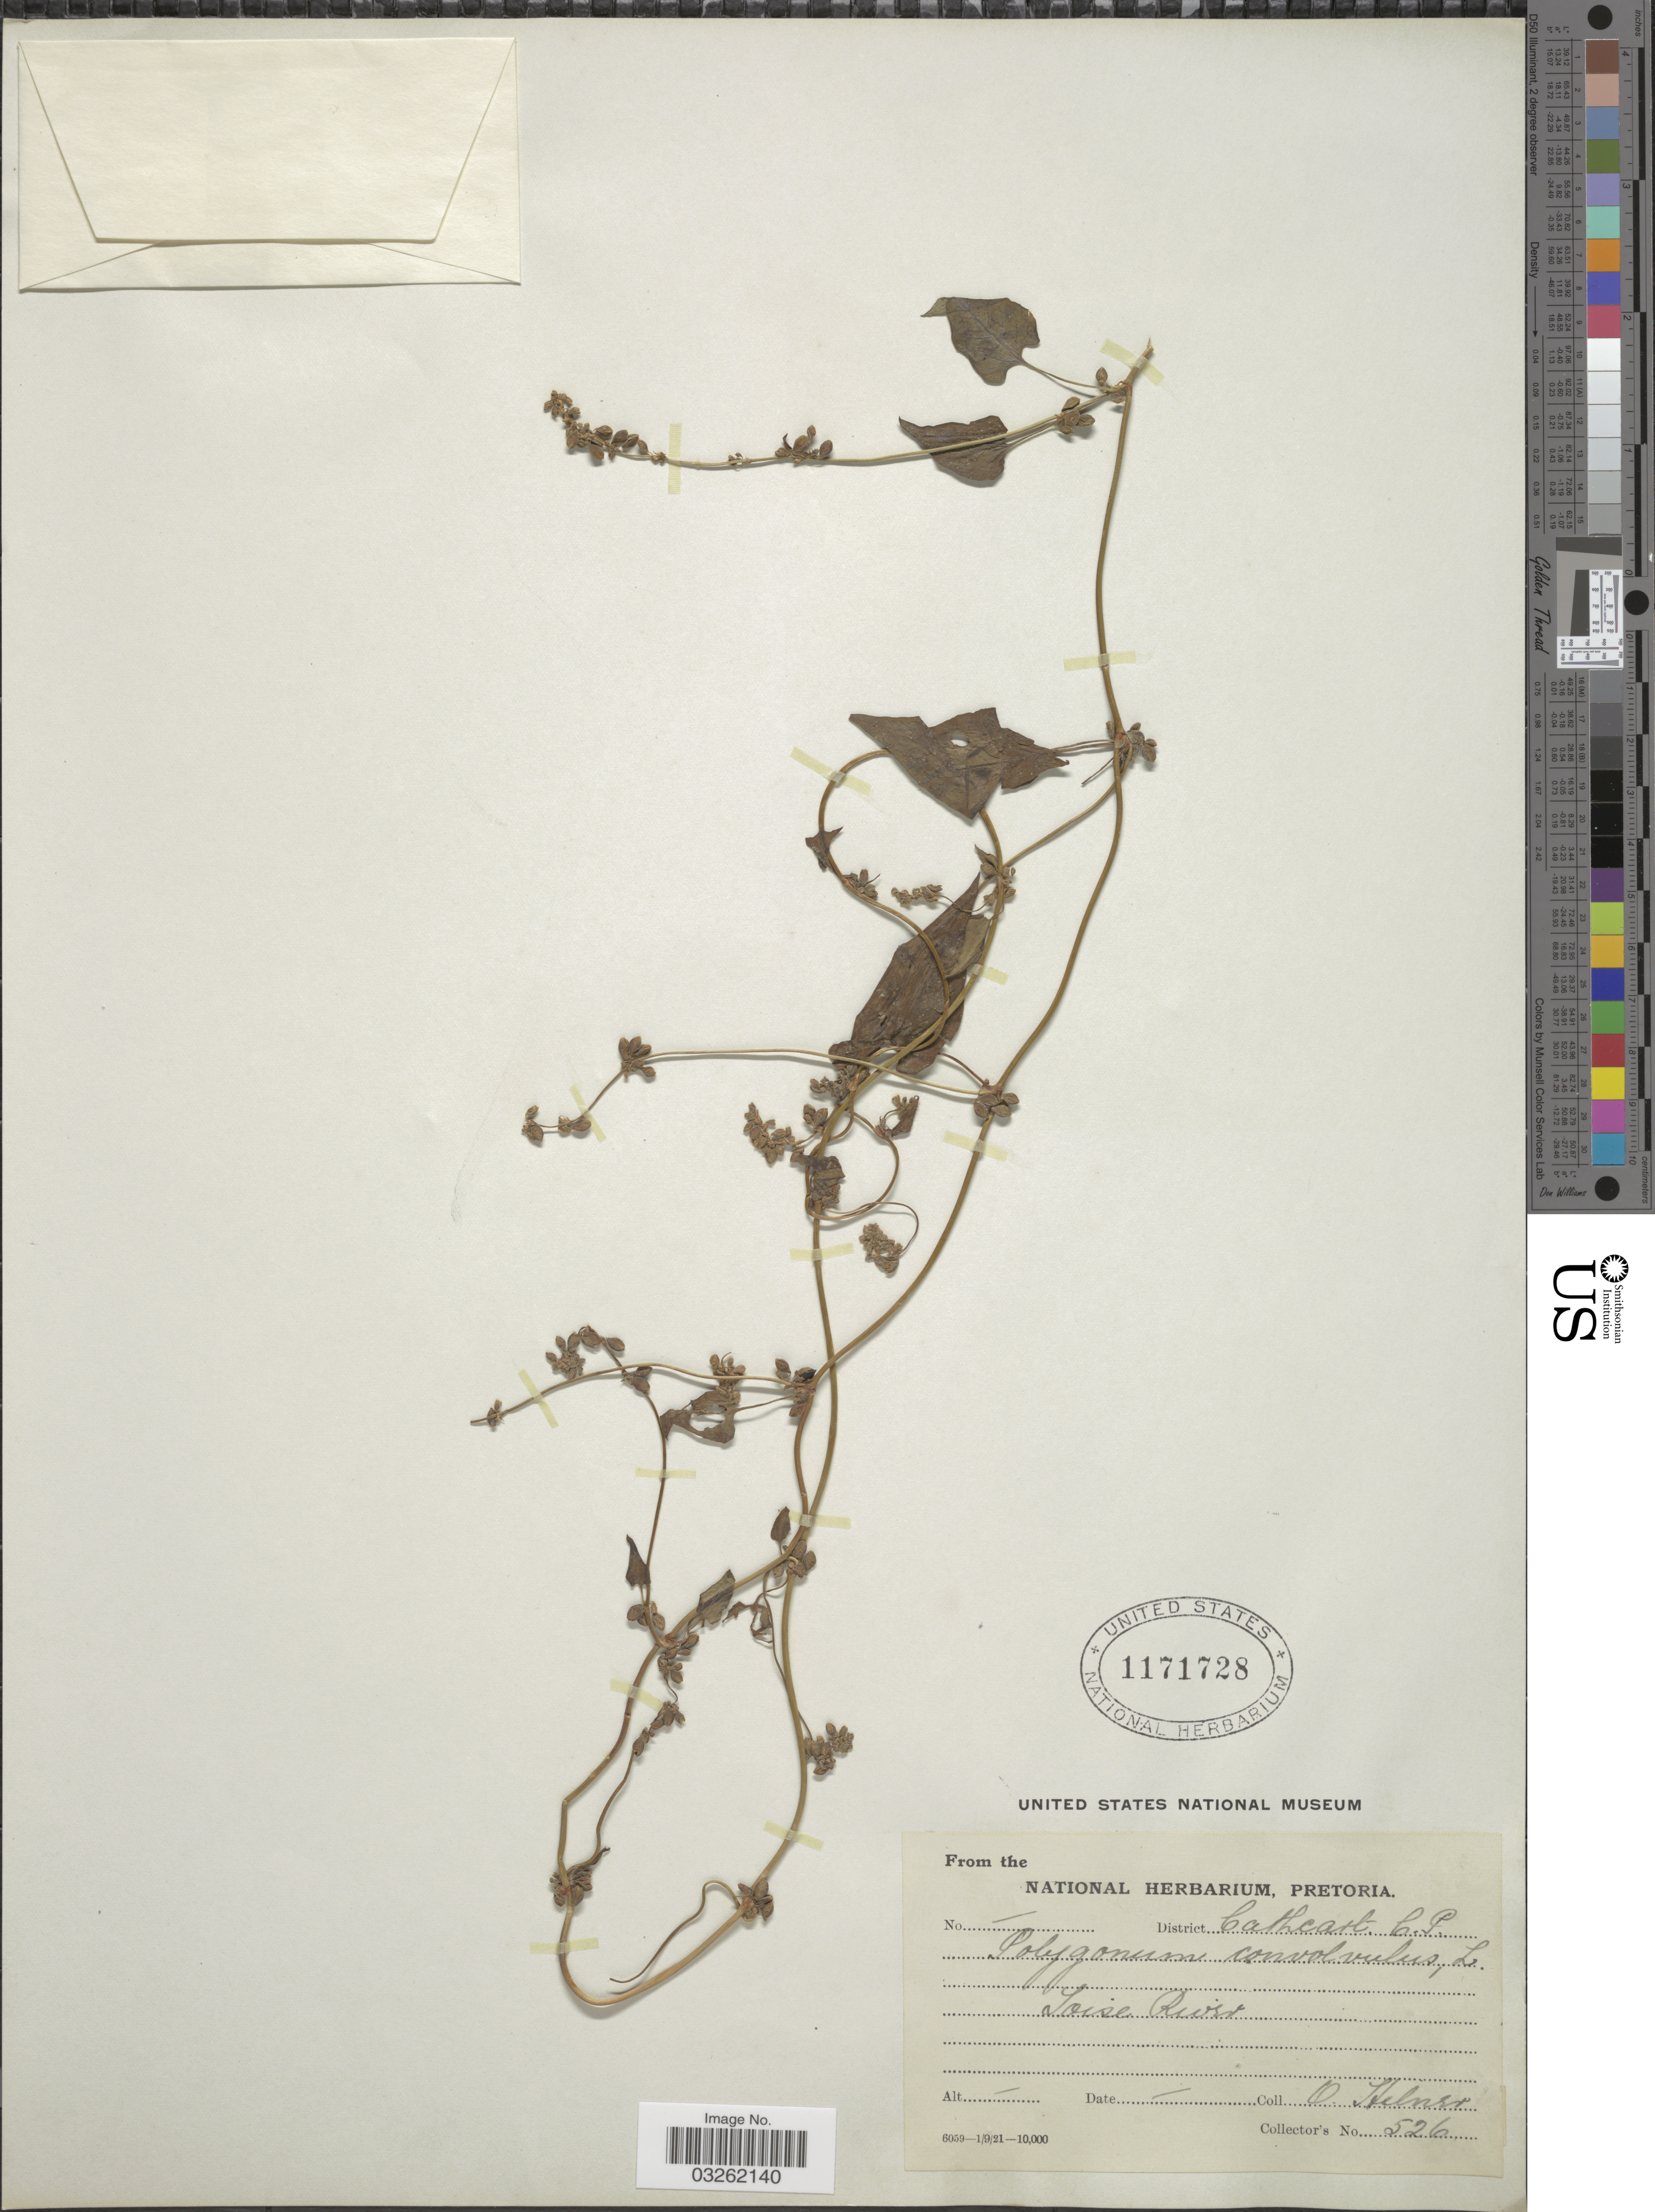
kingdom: Plantae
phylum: Tracheophyta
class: Magnoliopsida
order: Caryophyllales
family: Polygonaceae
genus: Fallopia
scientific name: Fallopia convolvulus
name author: (L.) Á. Löve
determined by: Strong, Mark T., (BOT), Smithsonian Institution - National Museum of Natural History (UNITED STATES)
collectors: O. Stelner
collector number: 526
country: South Africa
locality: District Cathcart. C.P. Loise River.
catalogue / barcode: US 1171728